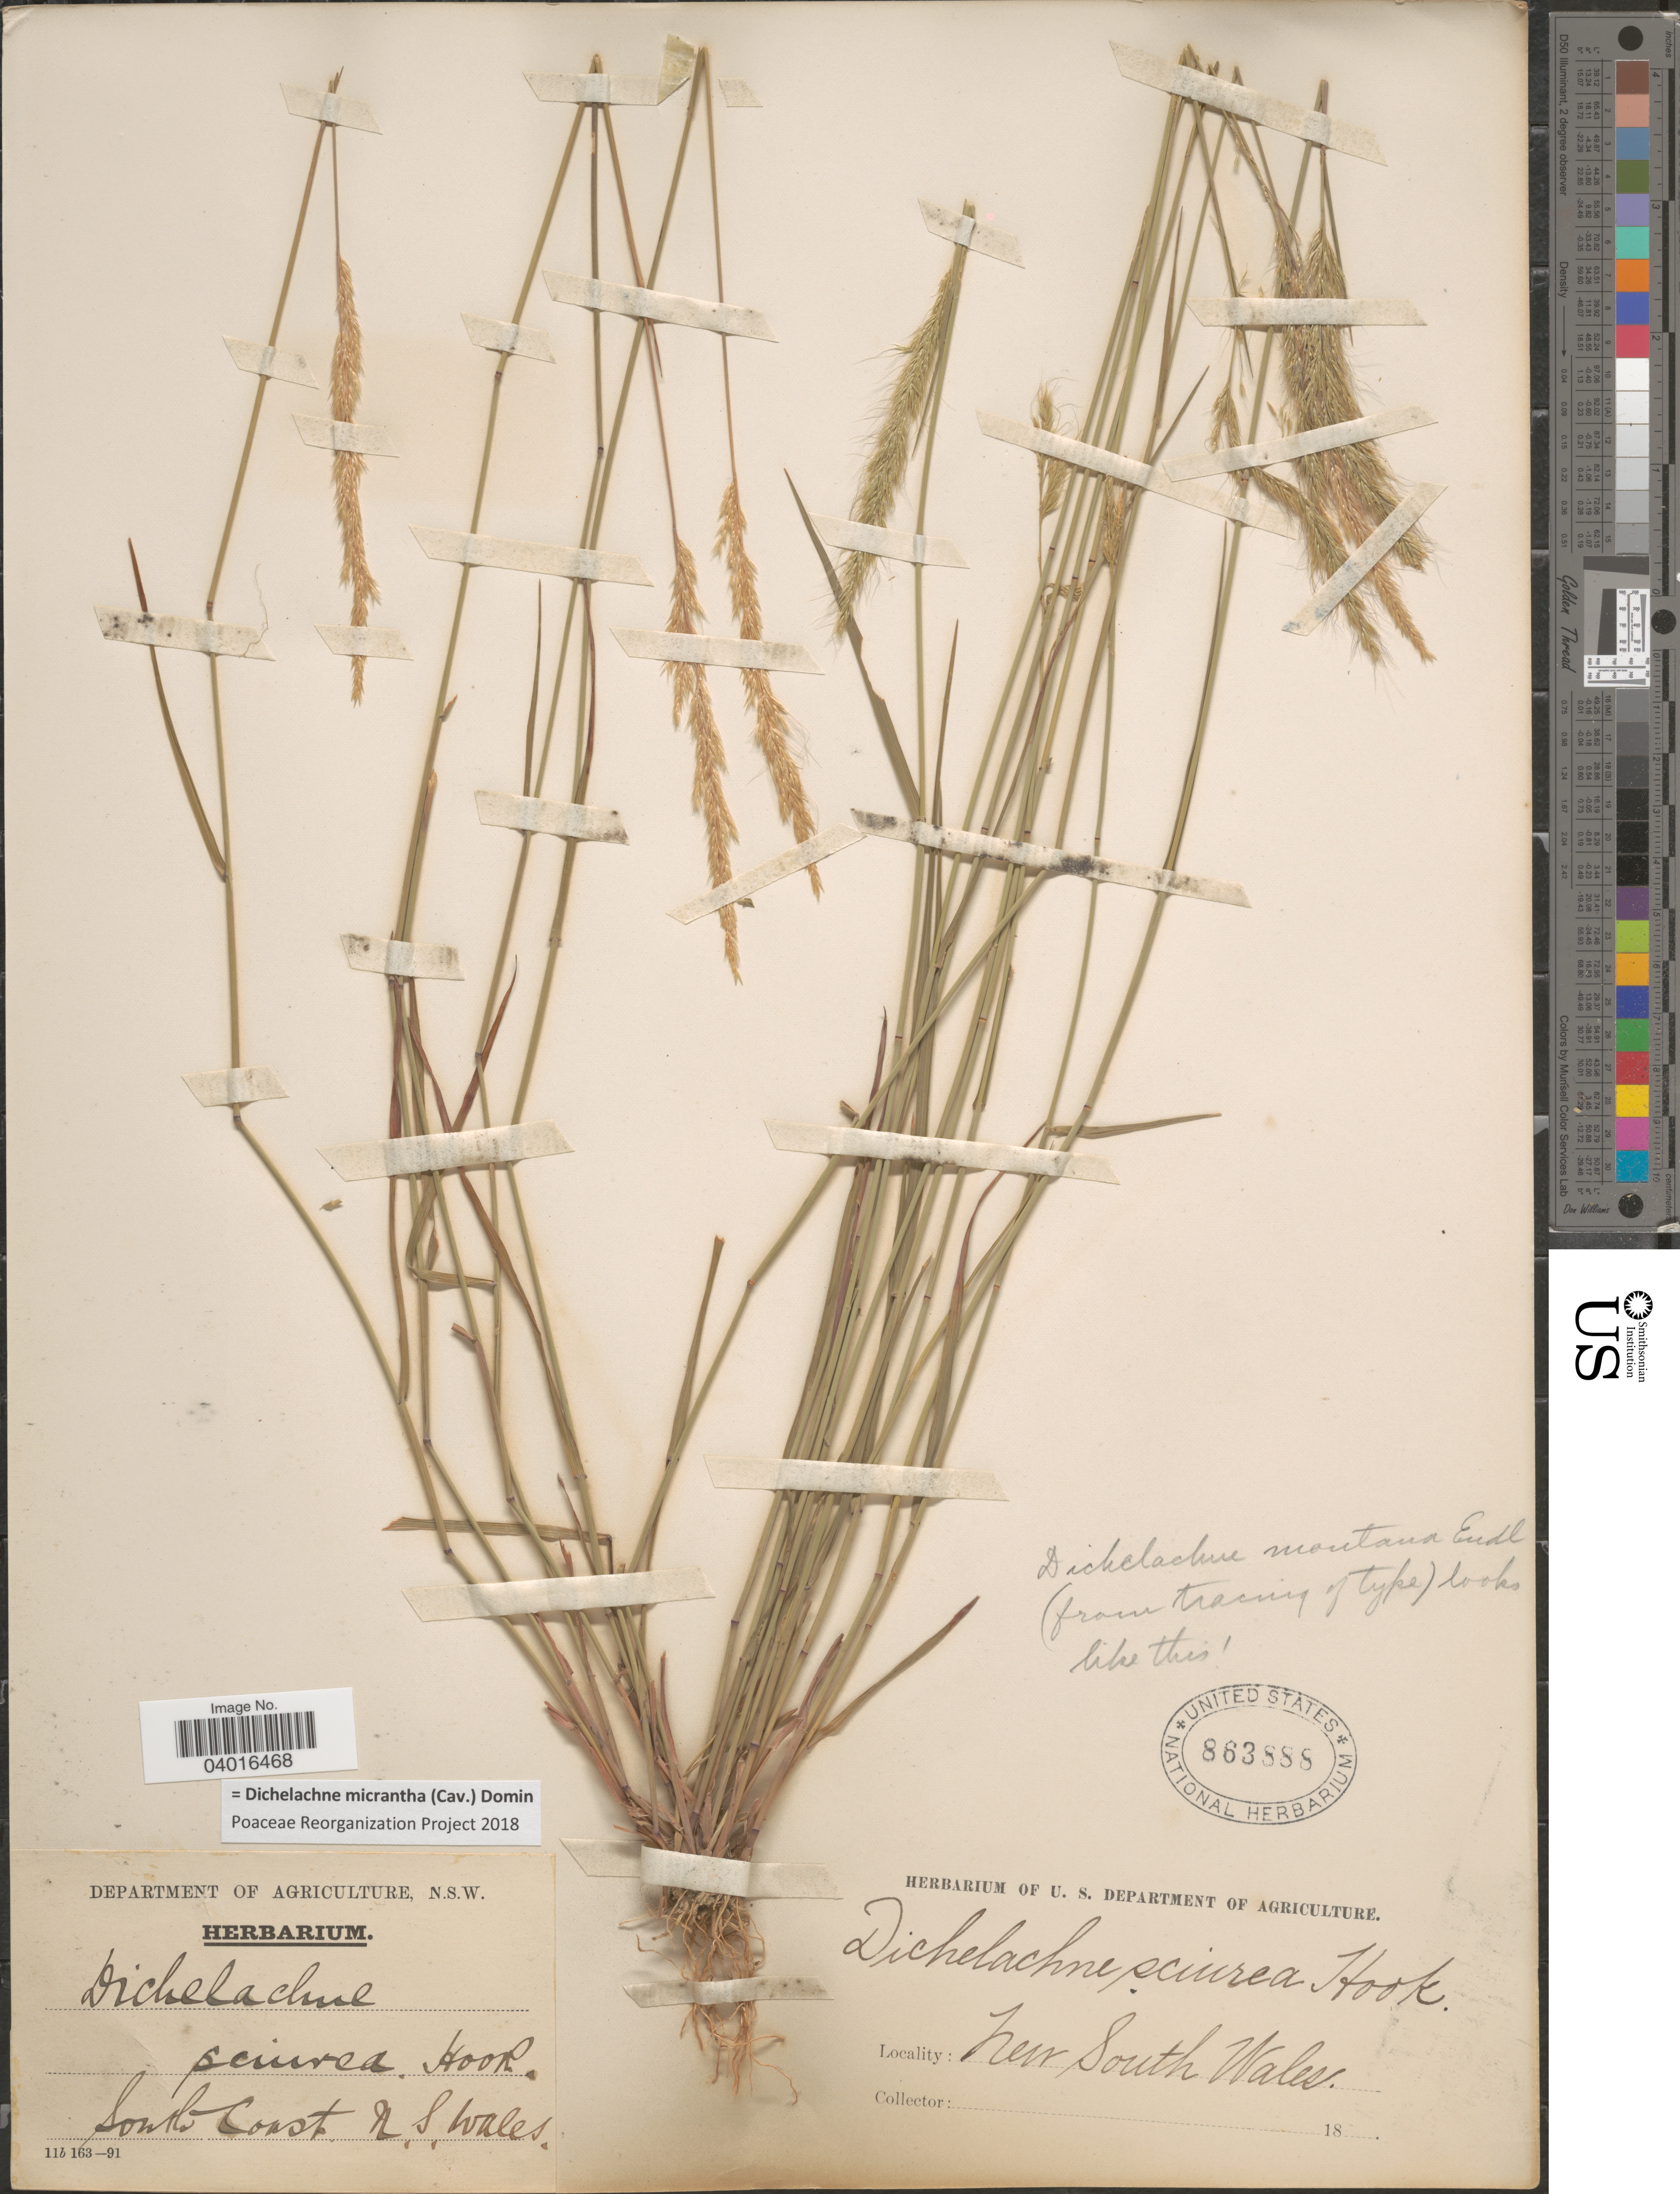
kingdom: Plantae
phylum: Tracheophyta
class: Liliopsida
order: Poales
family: Poaceae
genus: Dichelachne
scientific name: Dichelachne micrantha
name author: (Cav.) Domin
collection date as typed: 18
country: Australia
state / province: New South Wales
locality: South Coast New South Wales.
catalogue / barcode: US 863888